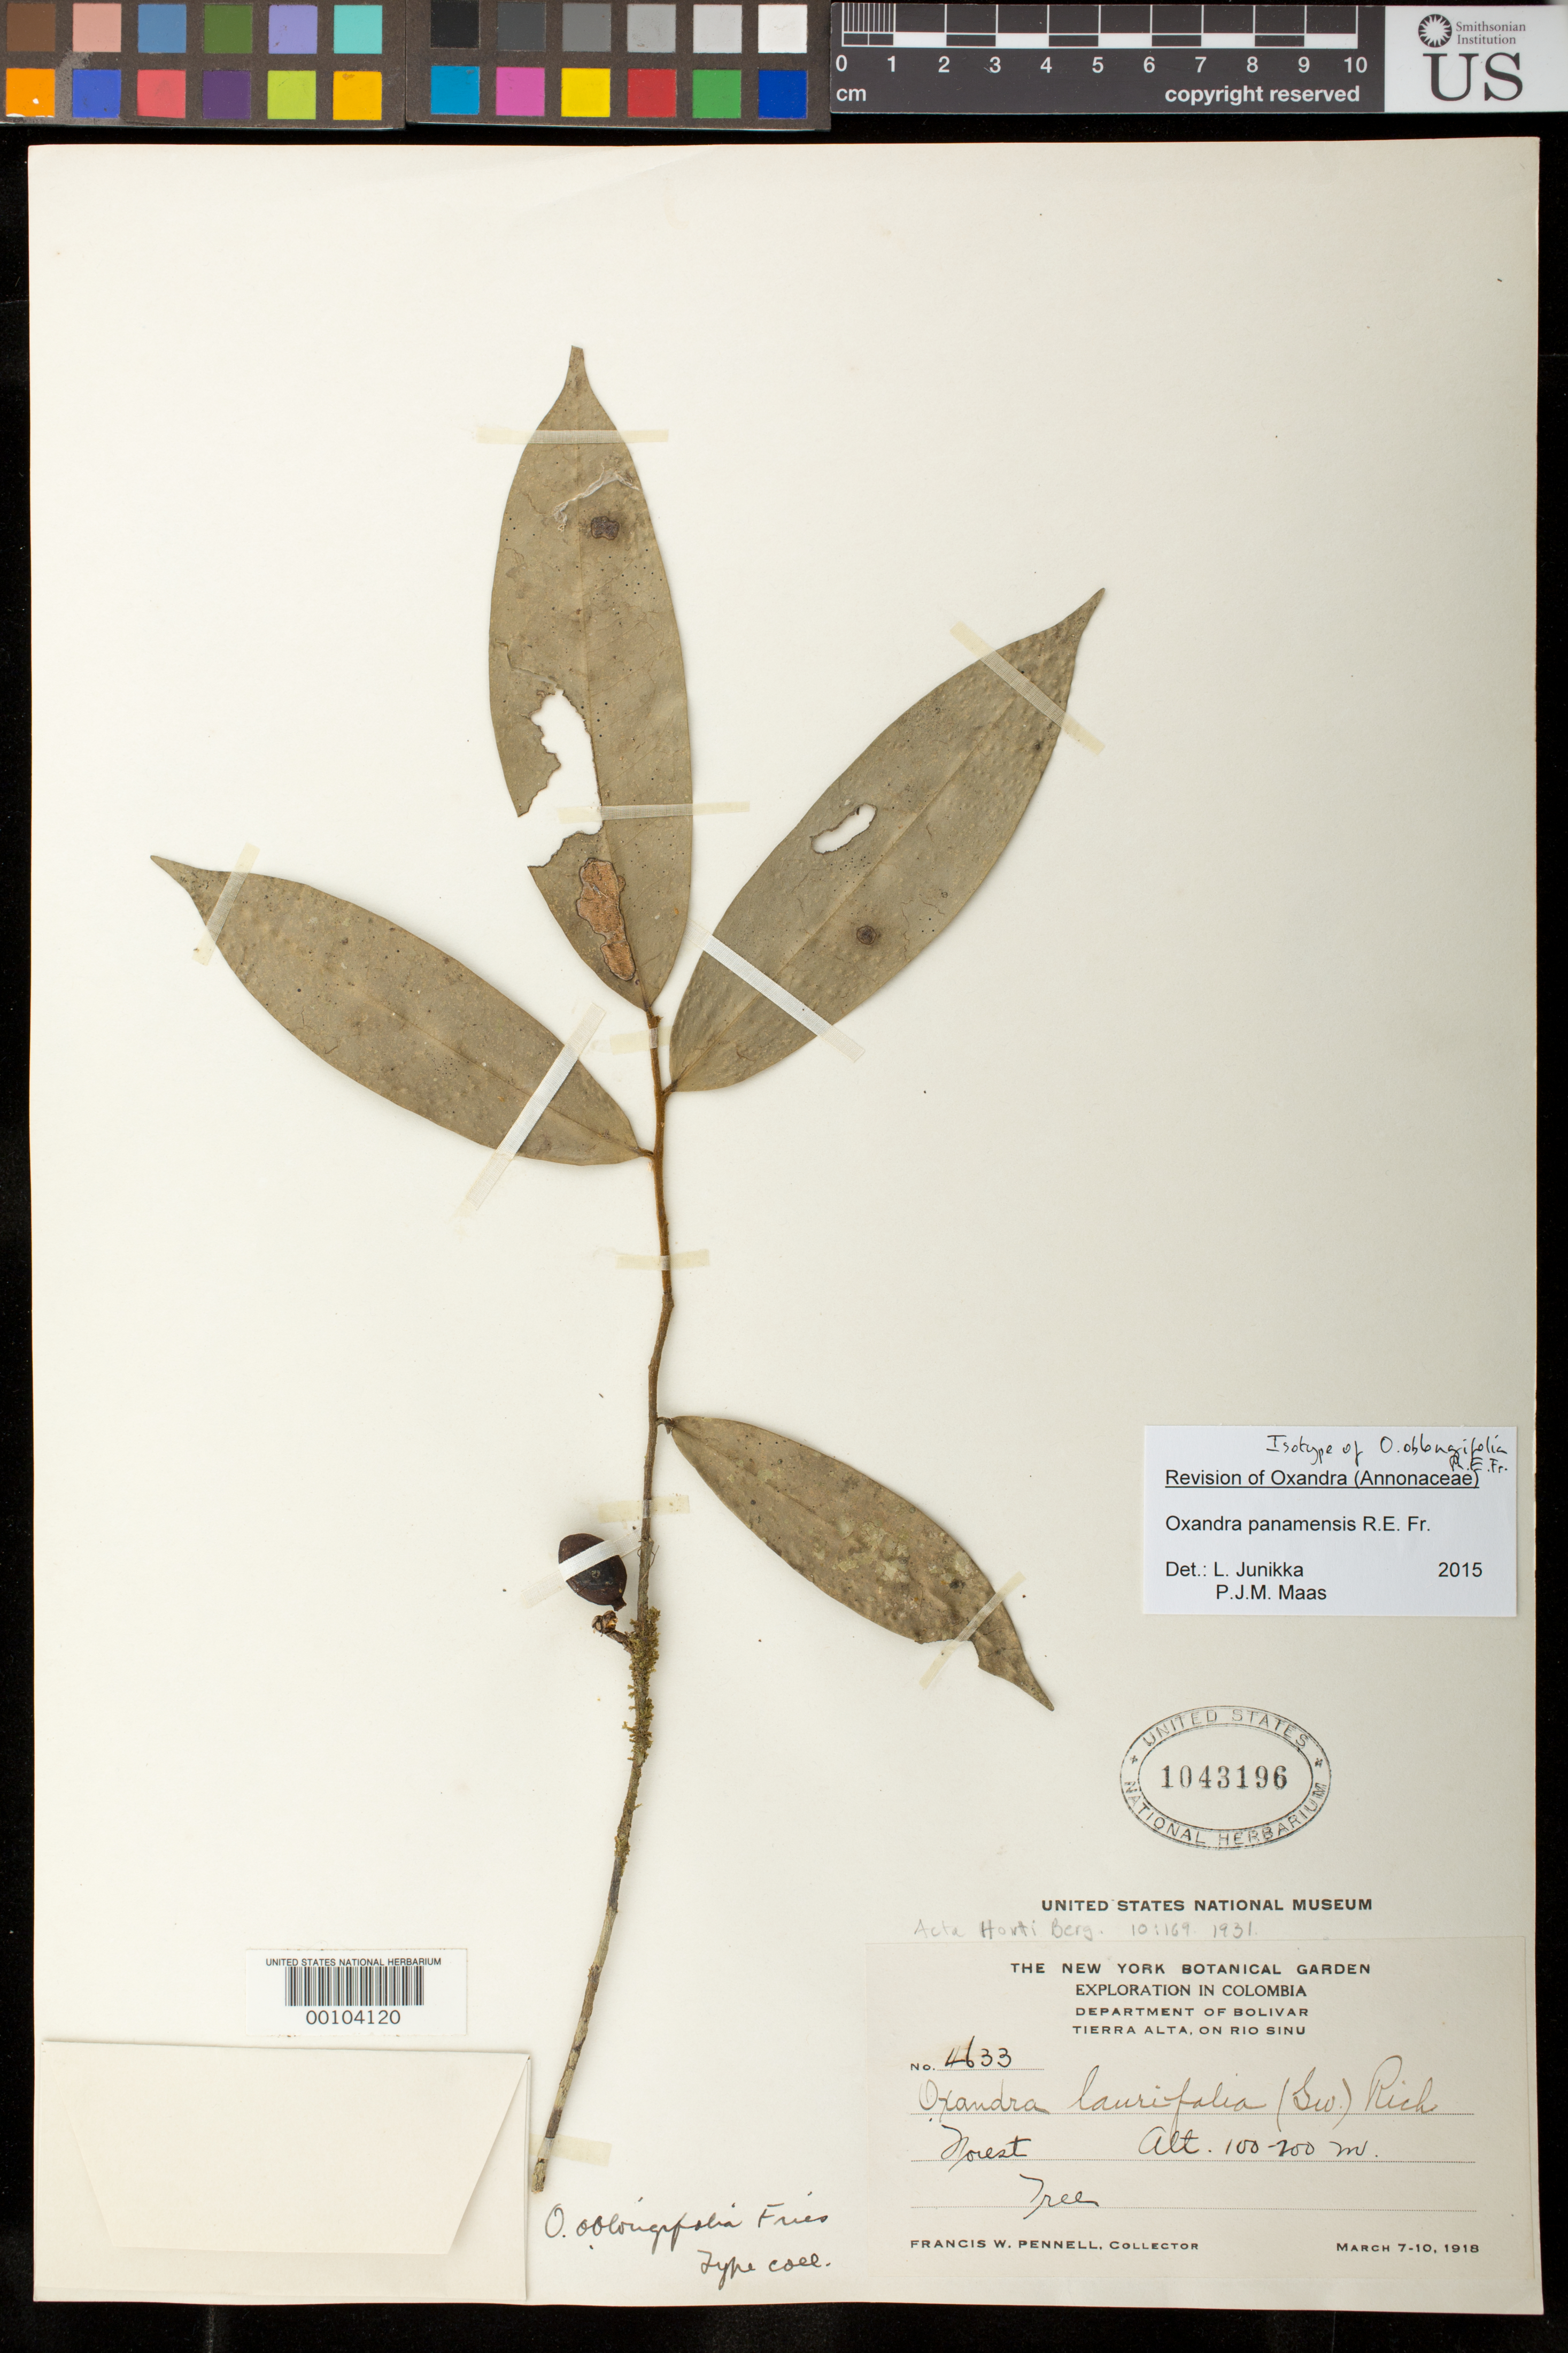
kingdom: Plantae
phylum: Tracheophyta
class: Magnoliopsida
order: Magnoliales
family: Annonaceae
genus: Oxandra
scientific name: Oxandra oblongifolia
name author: R.E. Fr.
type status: Isotype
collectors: F. W. Pennell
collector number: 4633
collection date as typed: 07 Mar 1918 to 10 Mar 1918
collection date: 1918-03-07/1918-03-10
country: Colombia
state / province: Bolívar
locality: Tierra Alta, on Rio Sinu.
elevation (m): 100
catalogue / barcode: US 1043196